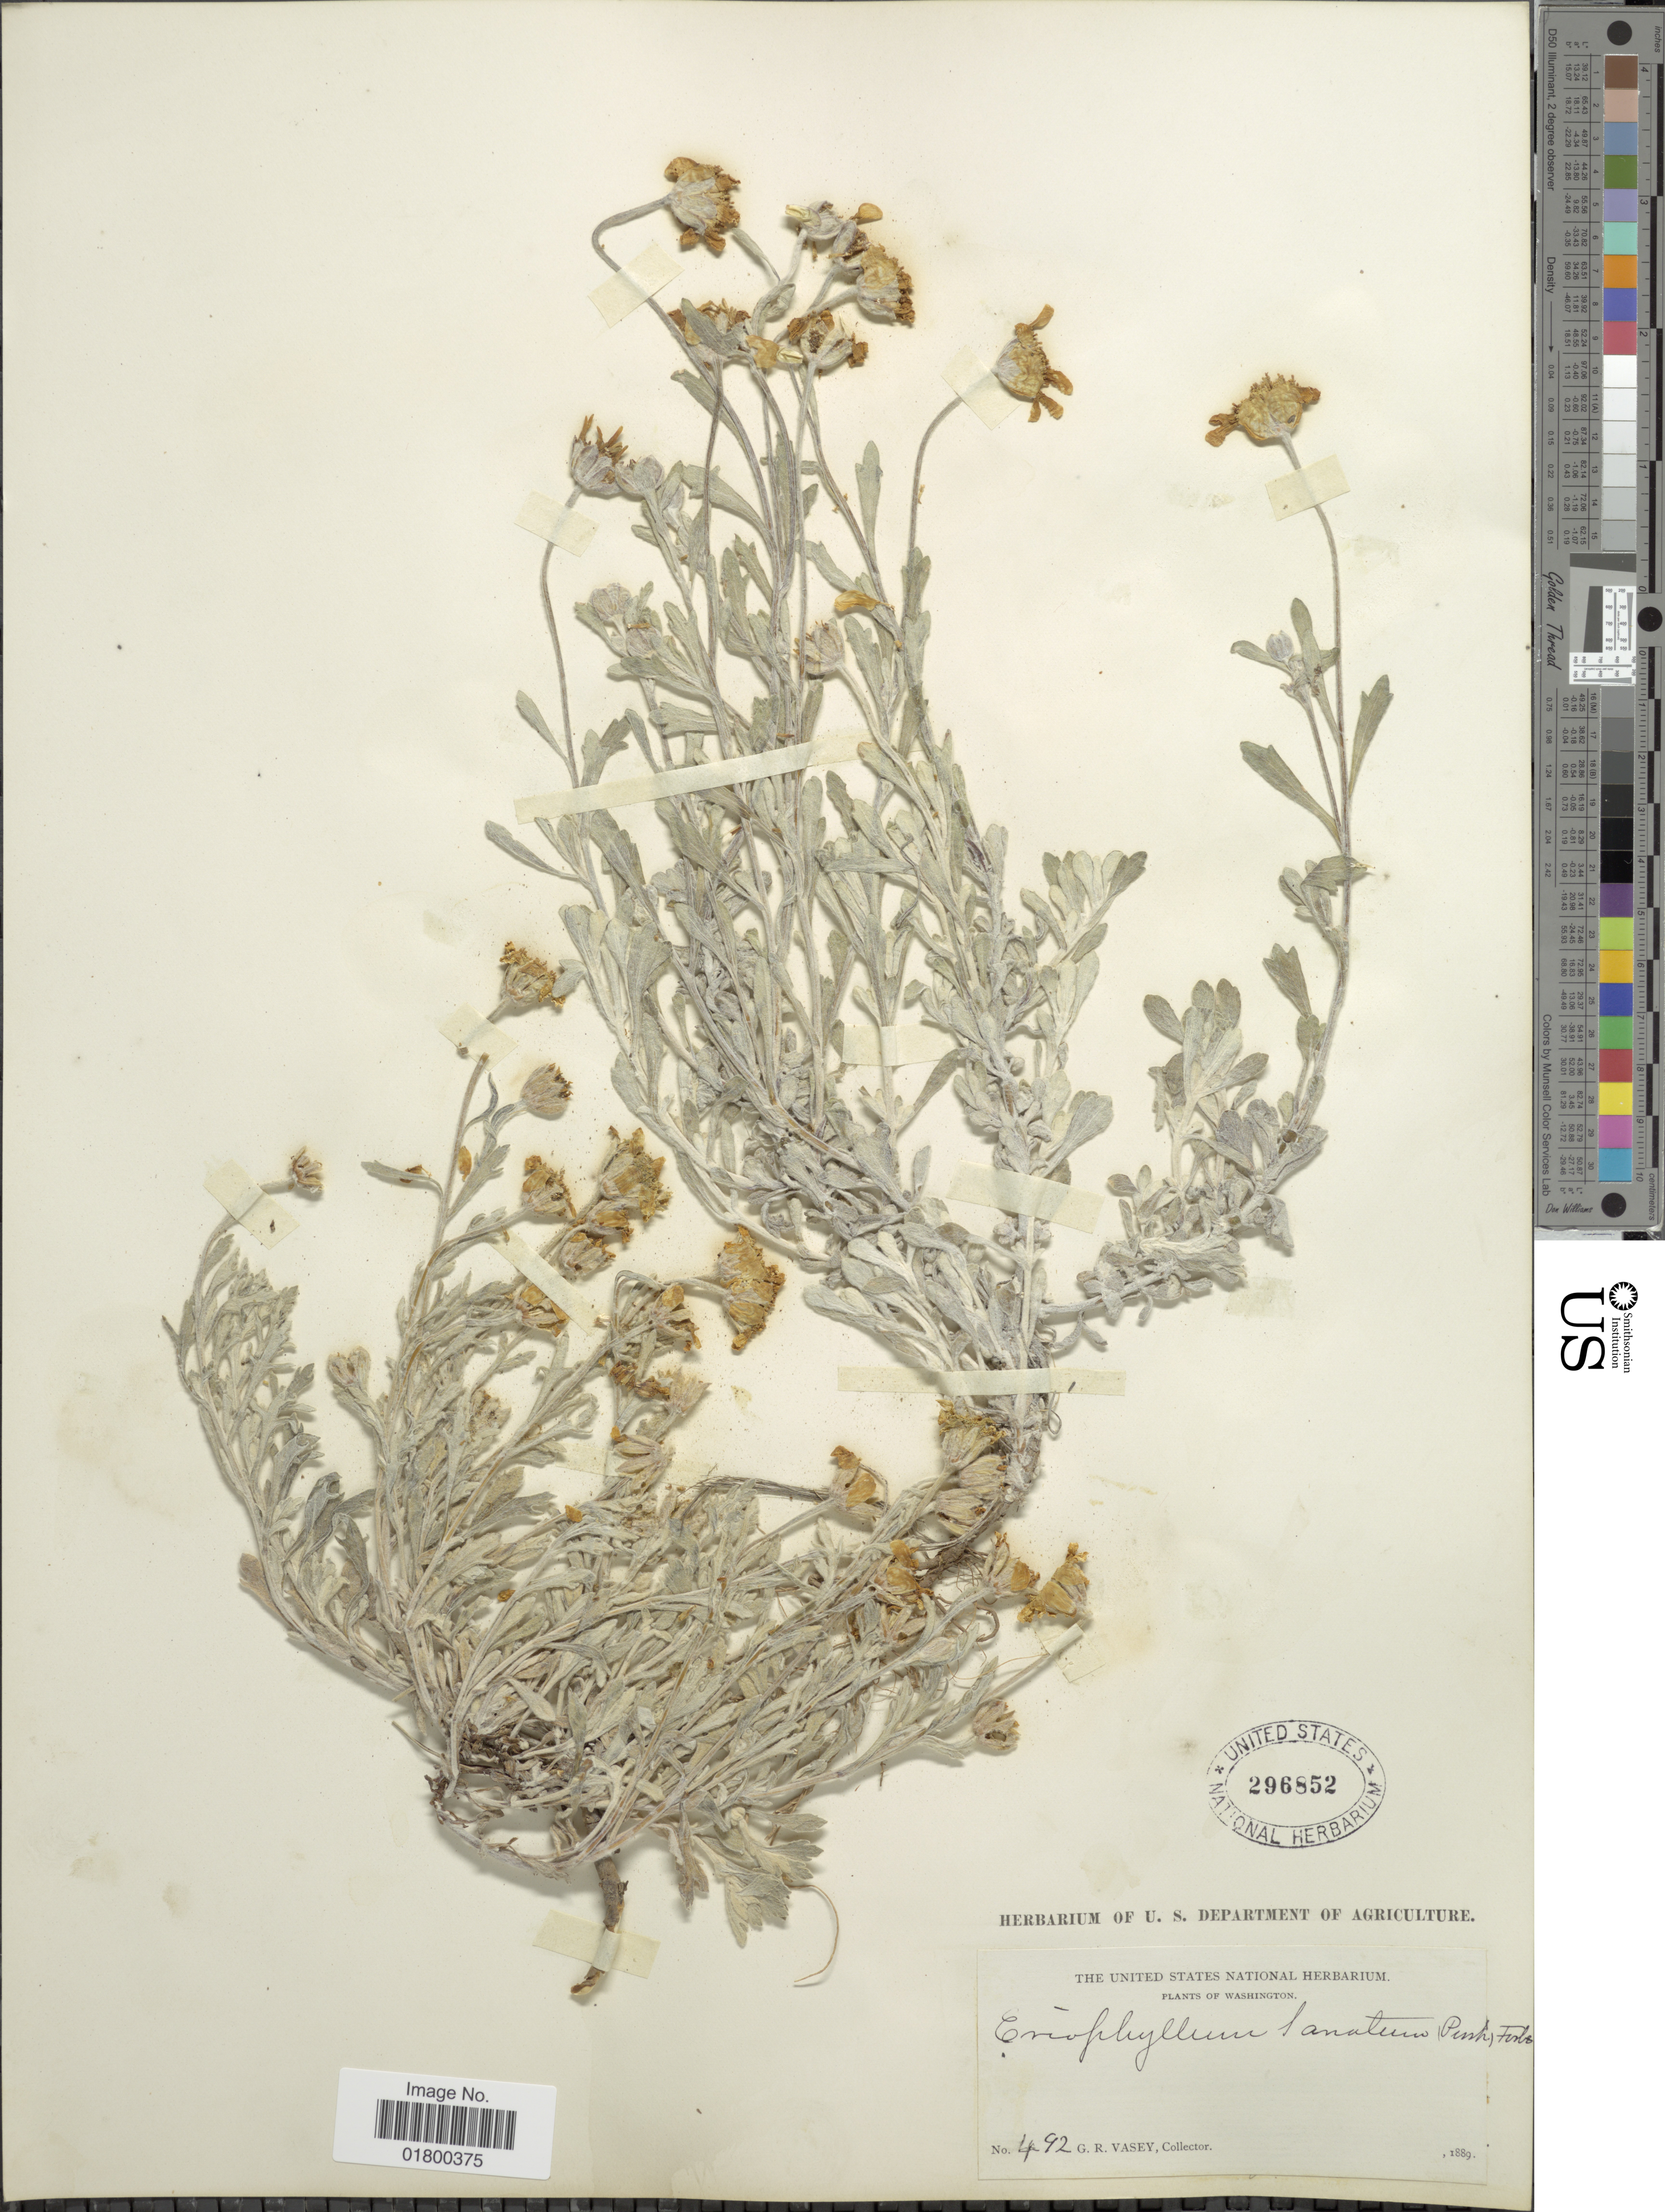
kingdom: Plantae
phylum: Tracheophyta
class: Magnoliopsida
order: Asterales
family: Asteraceae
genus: Eriophyllum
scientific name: Eriophyllum lanatum var. lanatum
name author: (Pursh) J. Forbes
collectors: G. R. Vasey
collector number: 492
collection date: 1889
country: United States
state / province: Washington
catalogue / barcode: US 296852